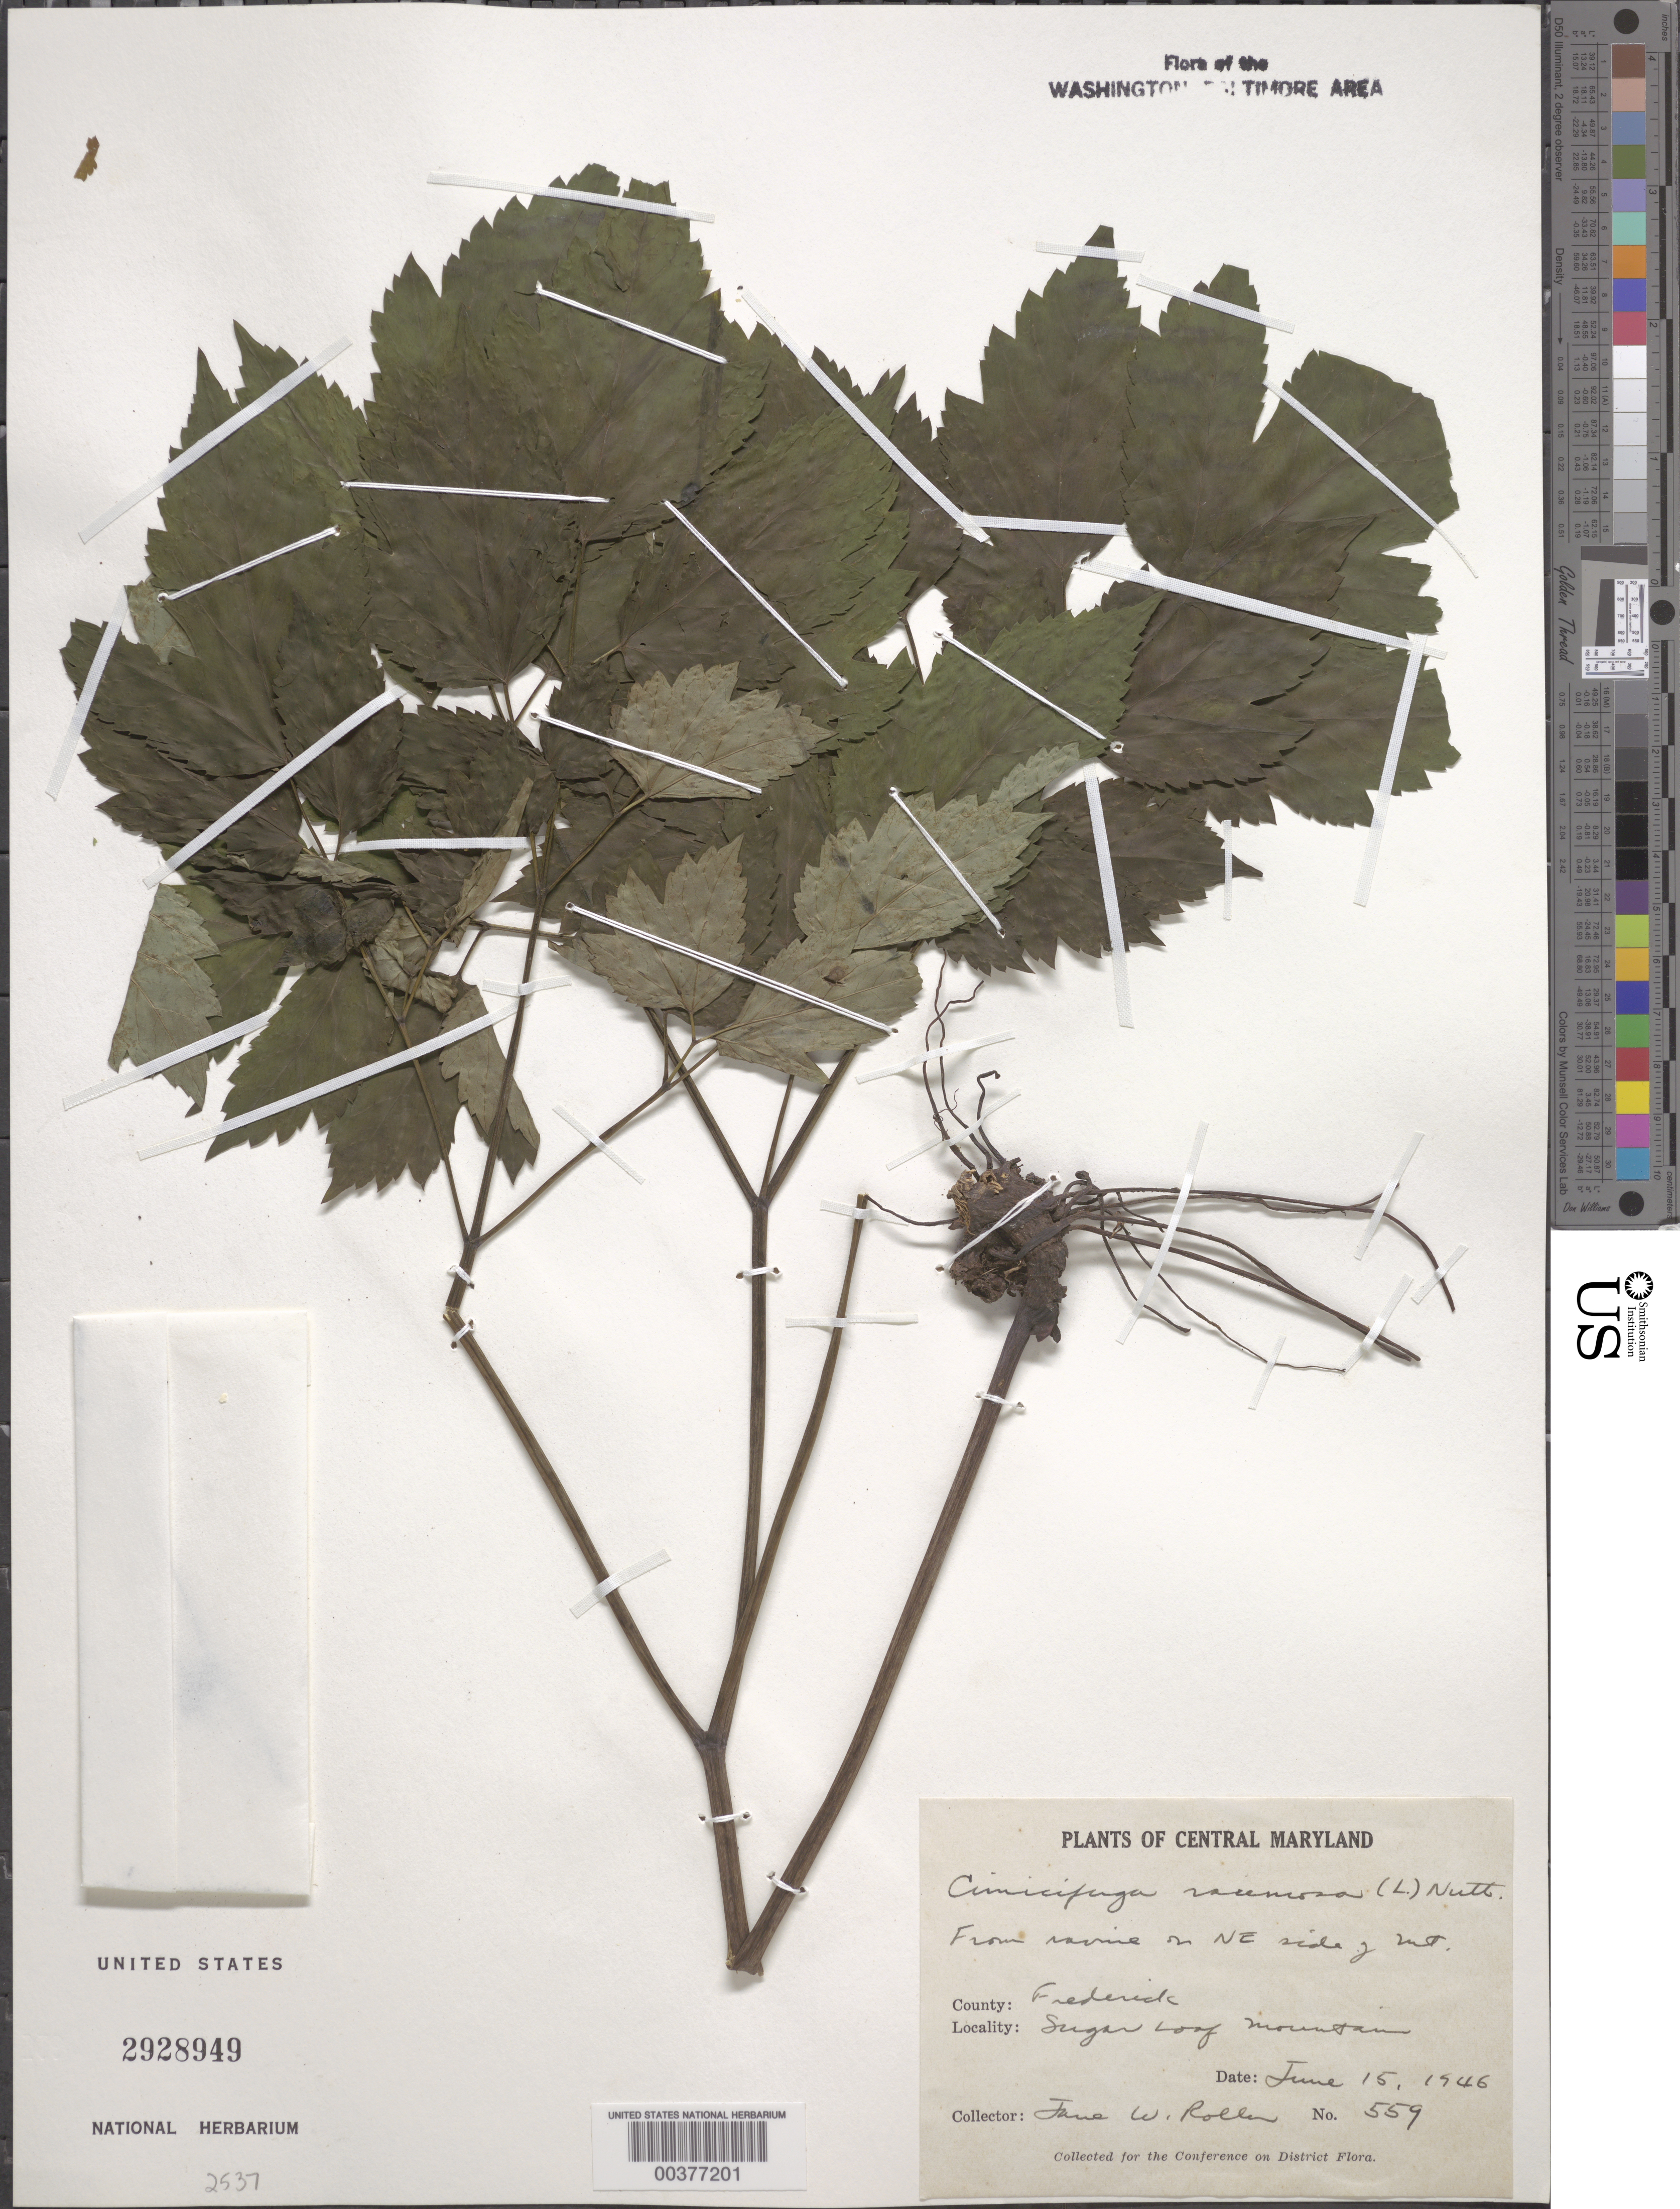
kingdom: Plantae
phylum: Tracheophyta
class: Magnoliopsida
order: Ranunculales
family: Ranunculaceae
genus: Actaea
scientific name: Actaea racemosa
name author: L.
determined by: Strong, M. T., (US), Smithsonian Institution - National Museum of Natural History (UNITED STATES)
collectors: J. W. Roller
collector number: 559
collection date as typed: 15 Jun 1946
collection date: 1946-06-15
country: United States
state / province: Maryland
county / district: Frederick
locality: Sugar Loaf Mountain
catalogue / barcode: US 2928949